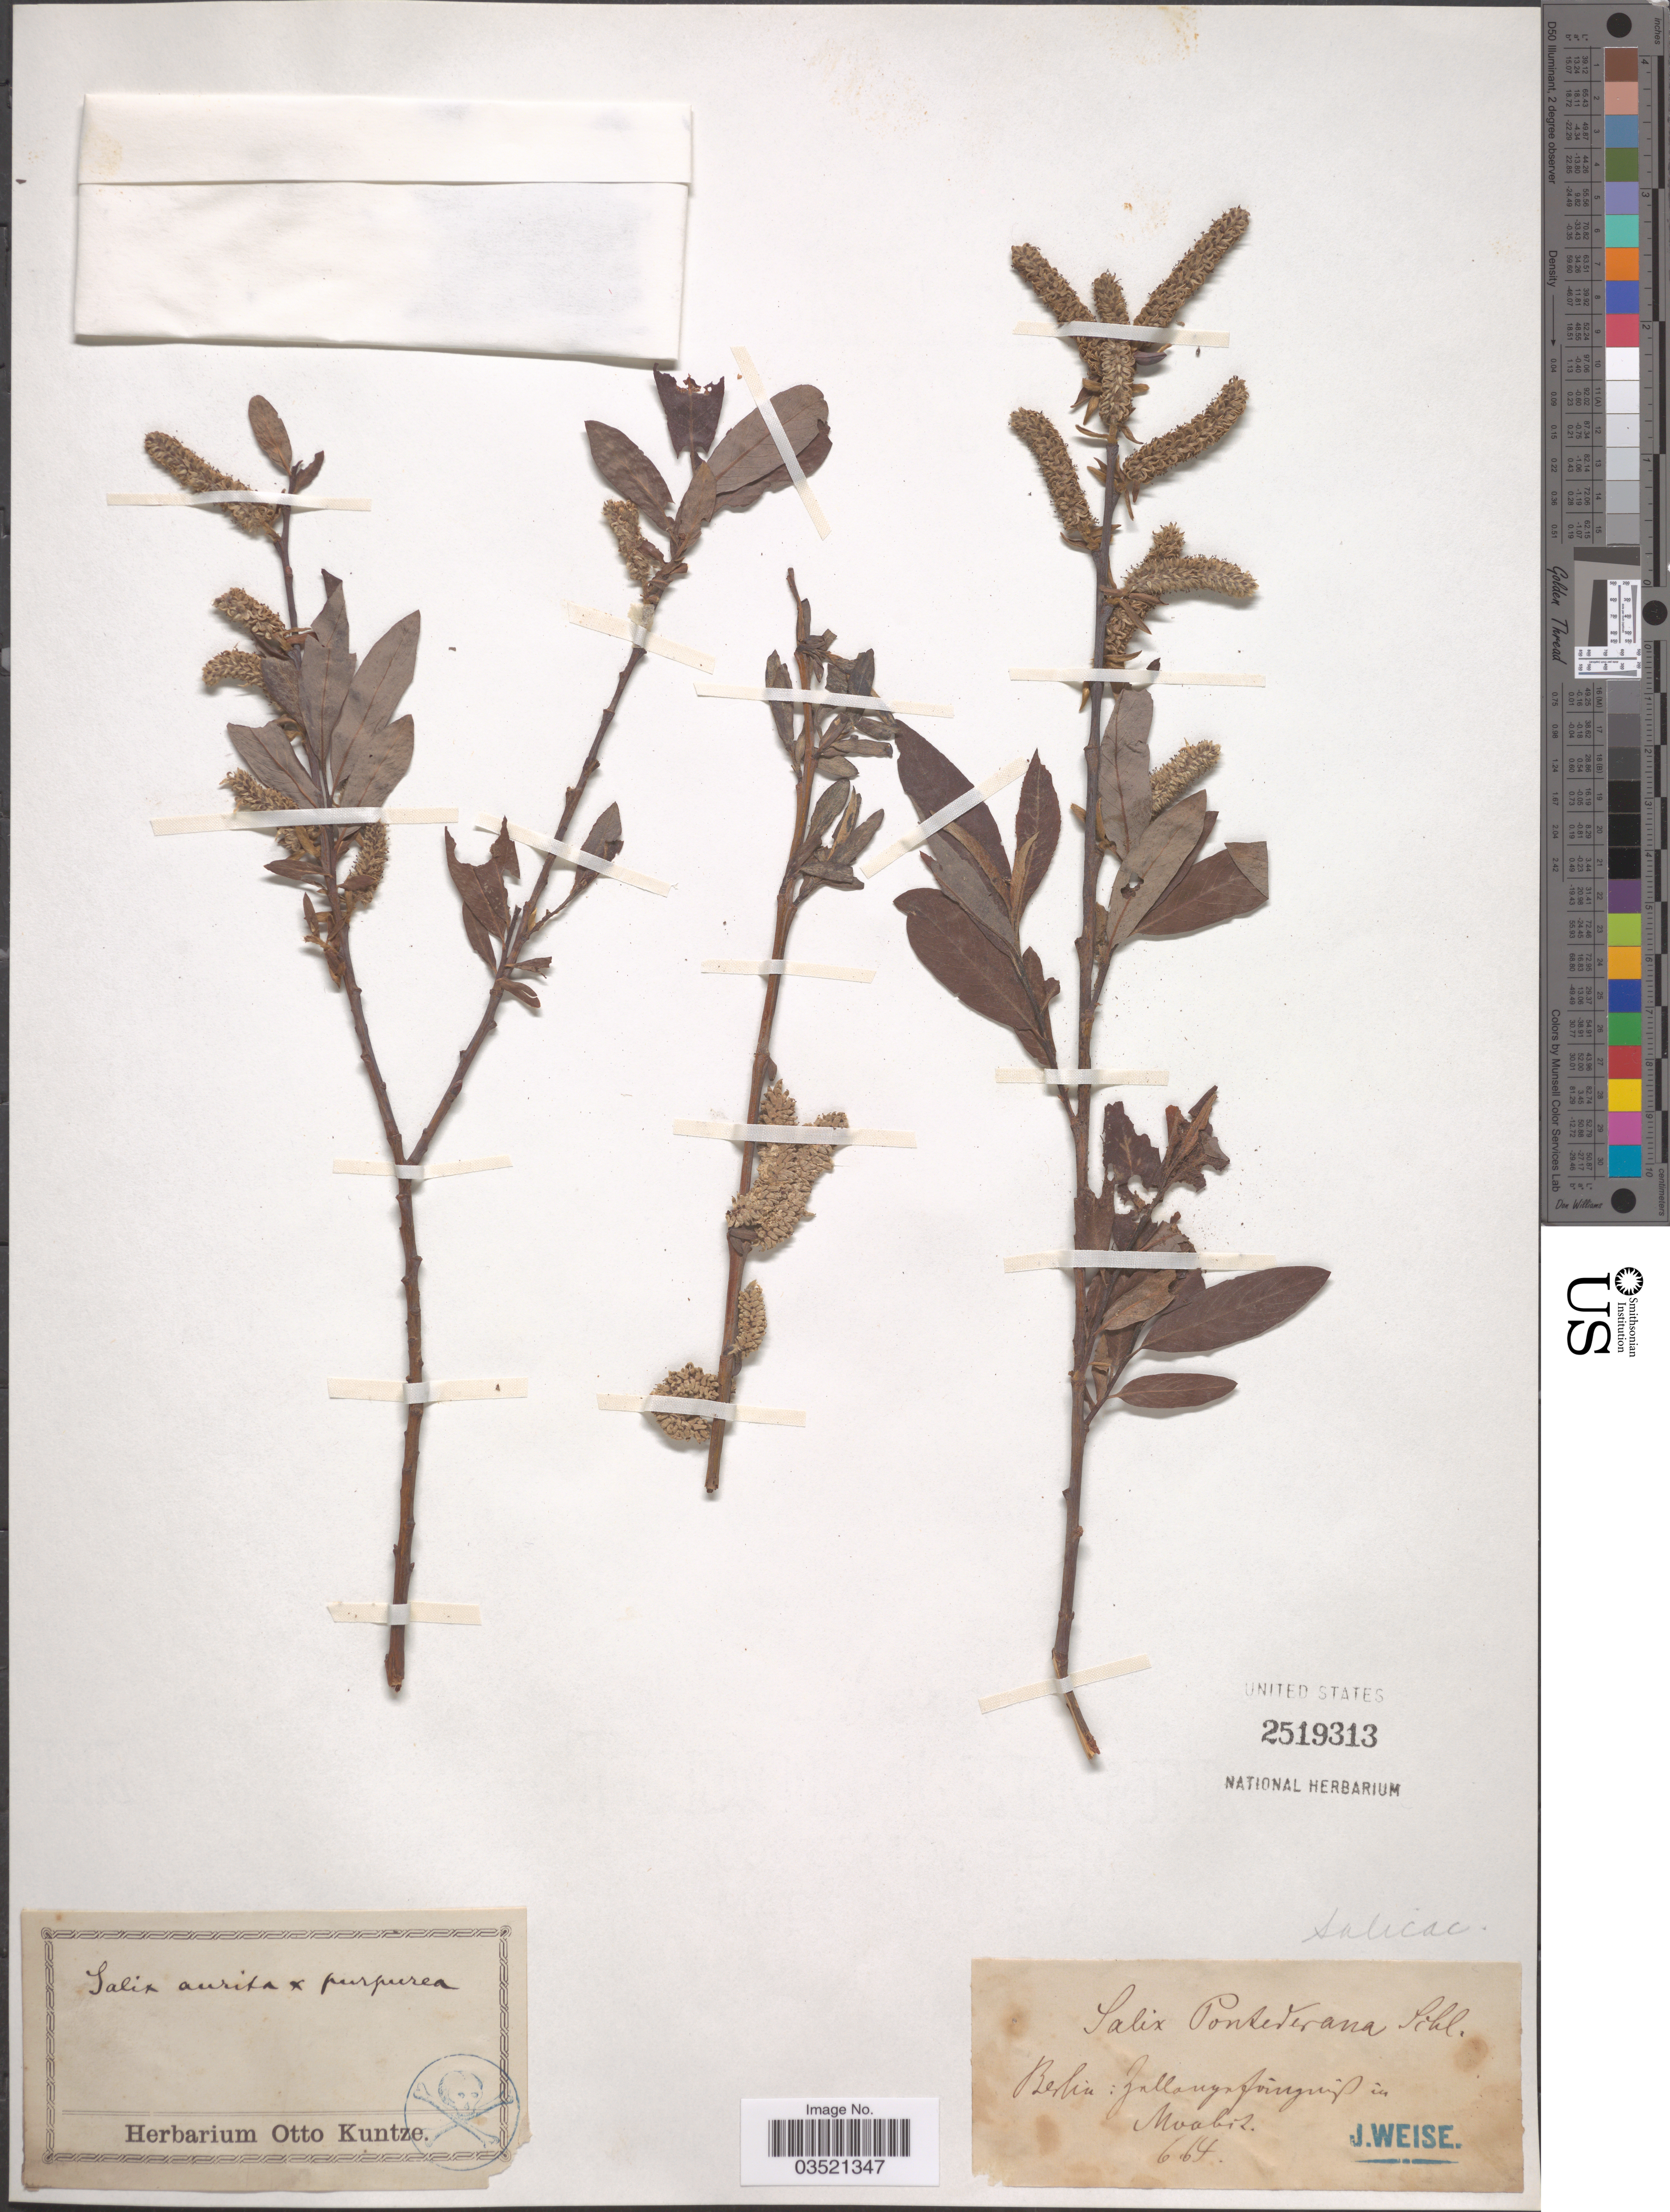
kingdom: Plantae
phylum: Tracheophyta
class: Magnoliopsida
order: Malpighiales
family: Salicaceae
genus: Salix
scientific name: Salix aurita x S. purpurea L.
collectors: J. Weise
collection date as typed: Transcribed d/m/y: /6/64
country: Germany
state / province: Berlin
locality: Zallangnfoingrif [interpreted] in Moabit.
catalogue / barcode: US 2519313